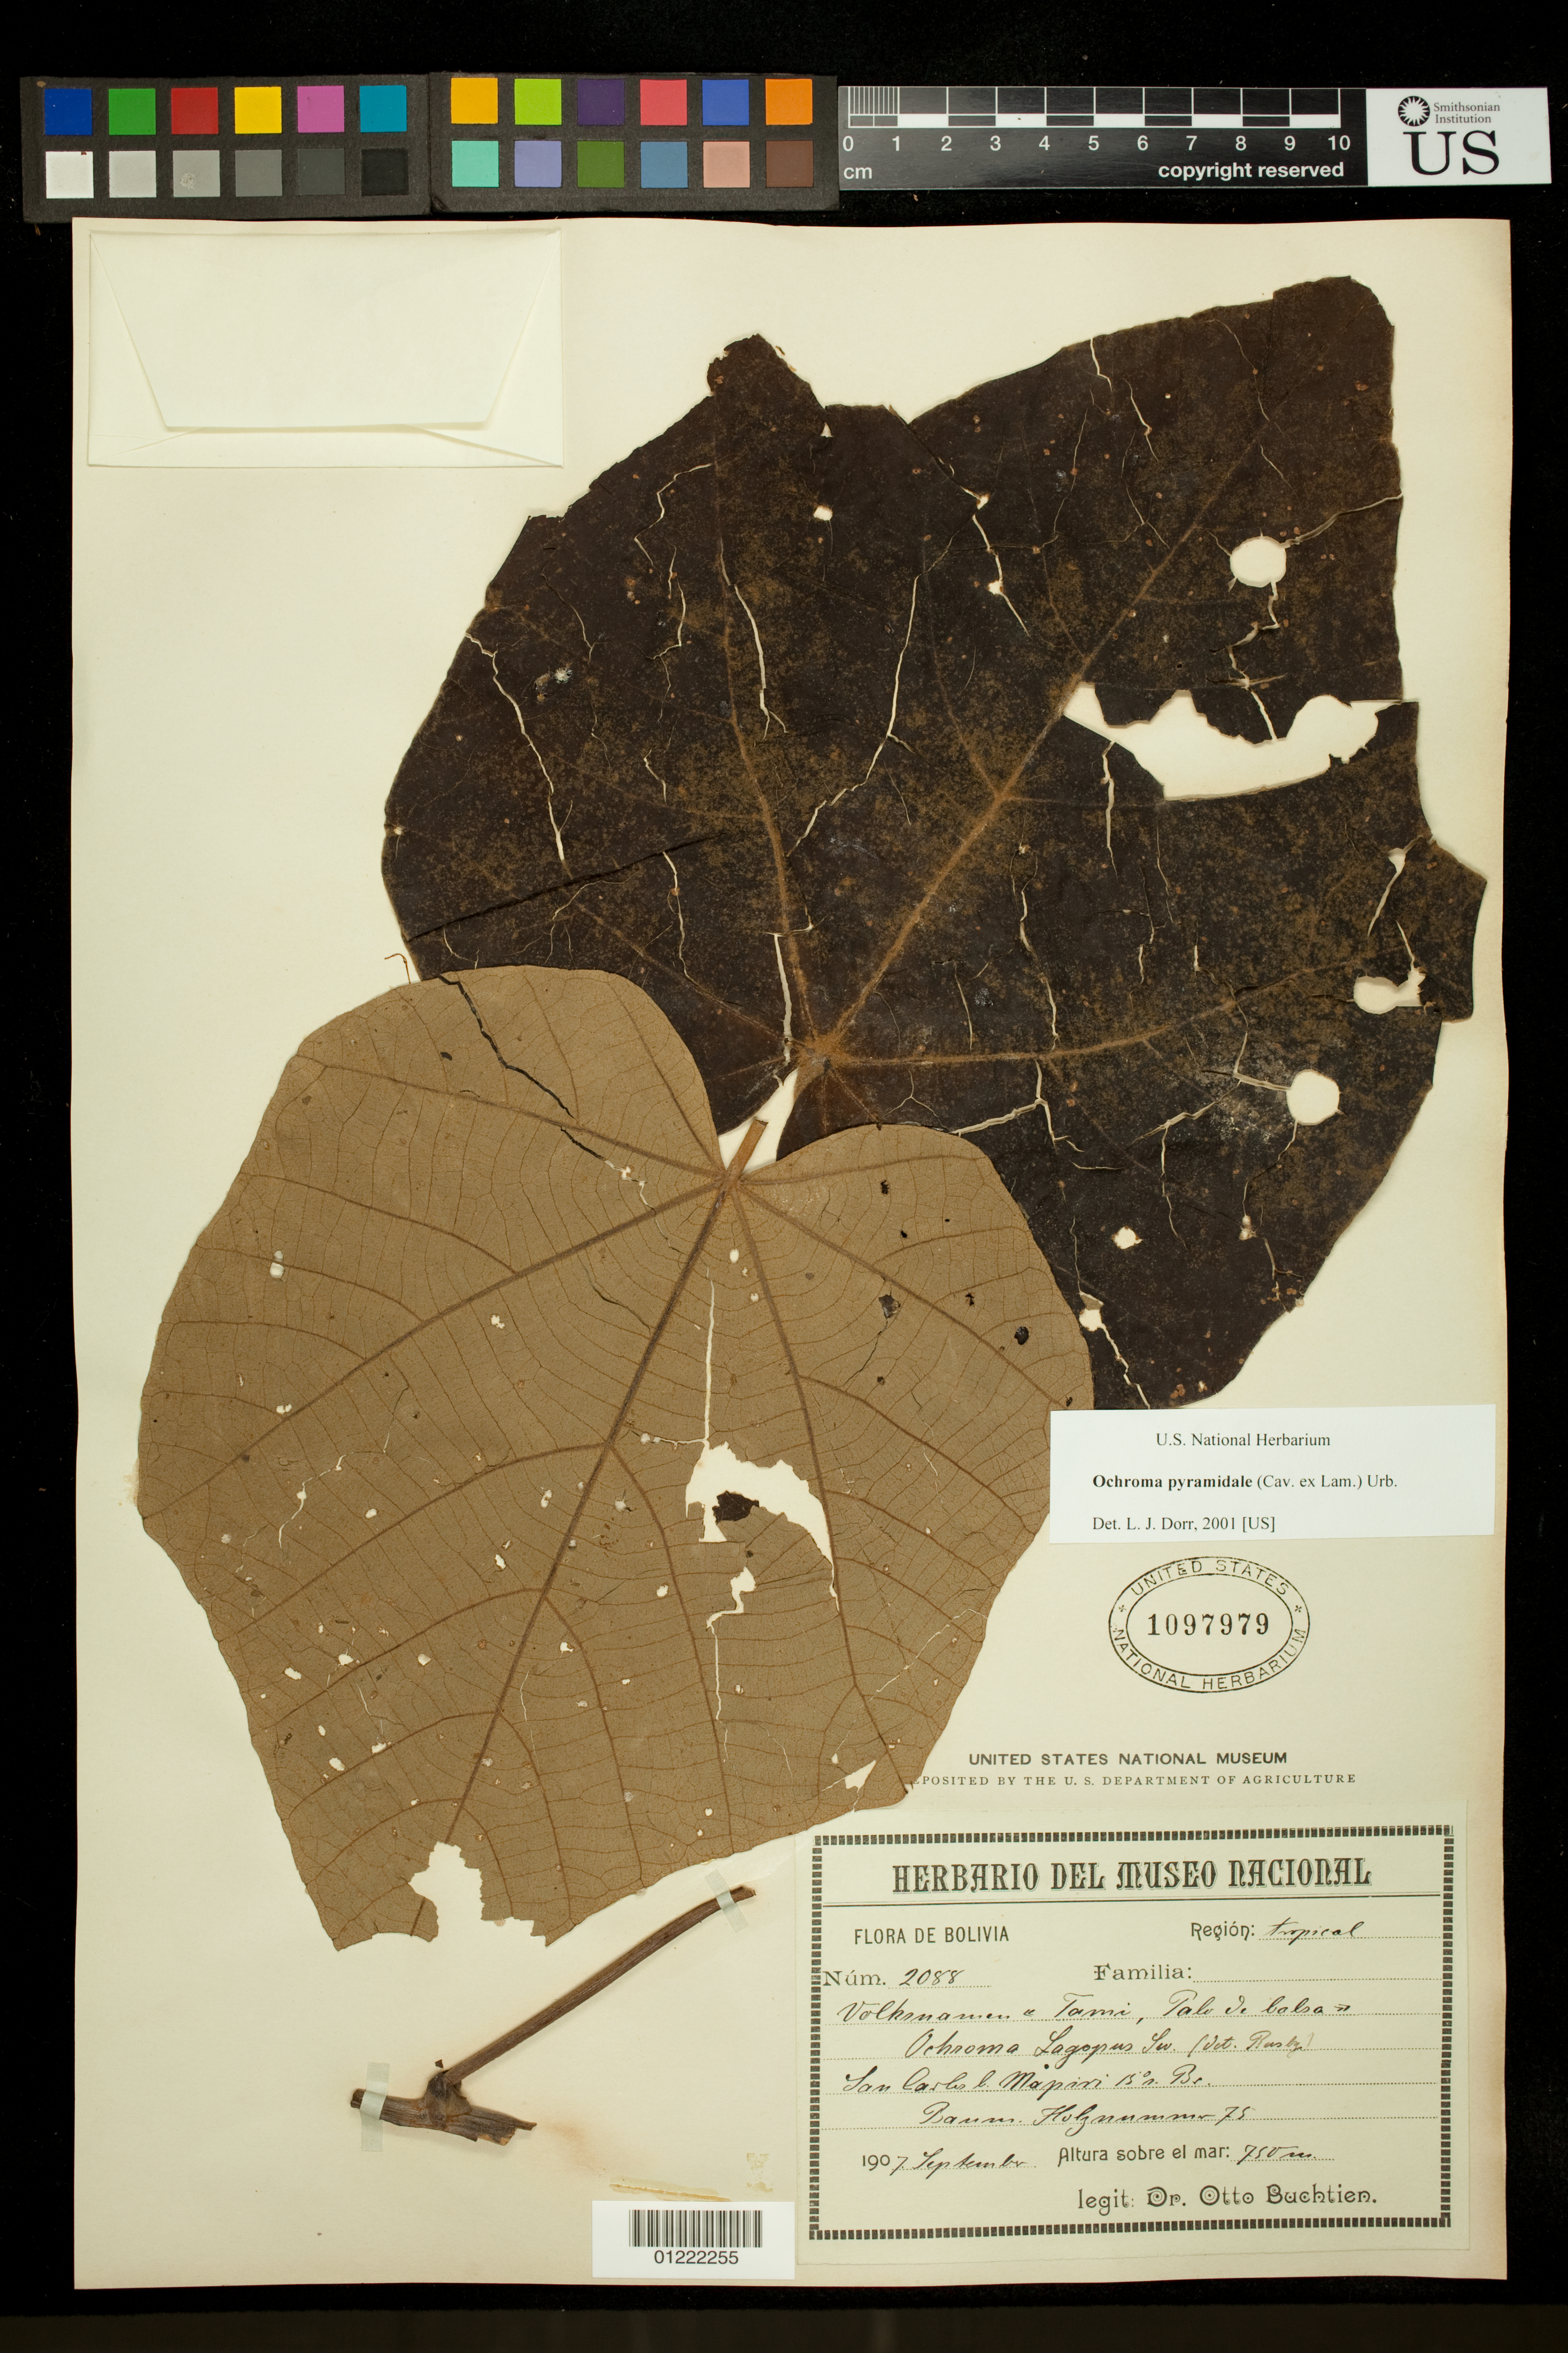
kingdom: Plantae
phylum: Tracheophyta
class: Magnoliopsida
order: Malvales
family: Malvaceae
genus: Ochroma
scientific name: Ochroma pyramidale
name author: (Cav. ex Lam.) Urb.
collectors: O. Buchtien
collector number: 2088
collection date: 1907-09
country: Bolivia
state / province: Santa Cruz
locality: San Carlos l Mapiri 15 s. Br.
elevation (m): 750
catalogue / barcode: US 1097979